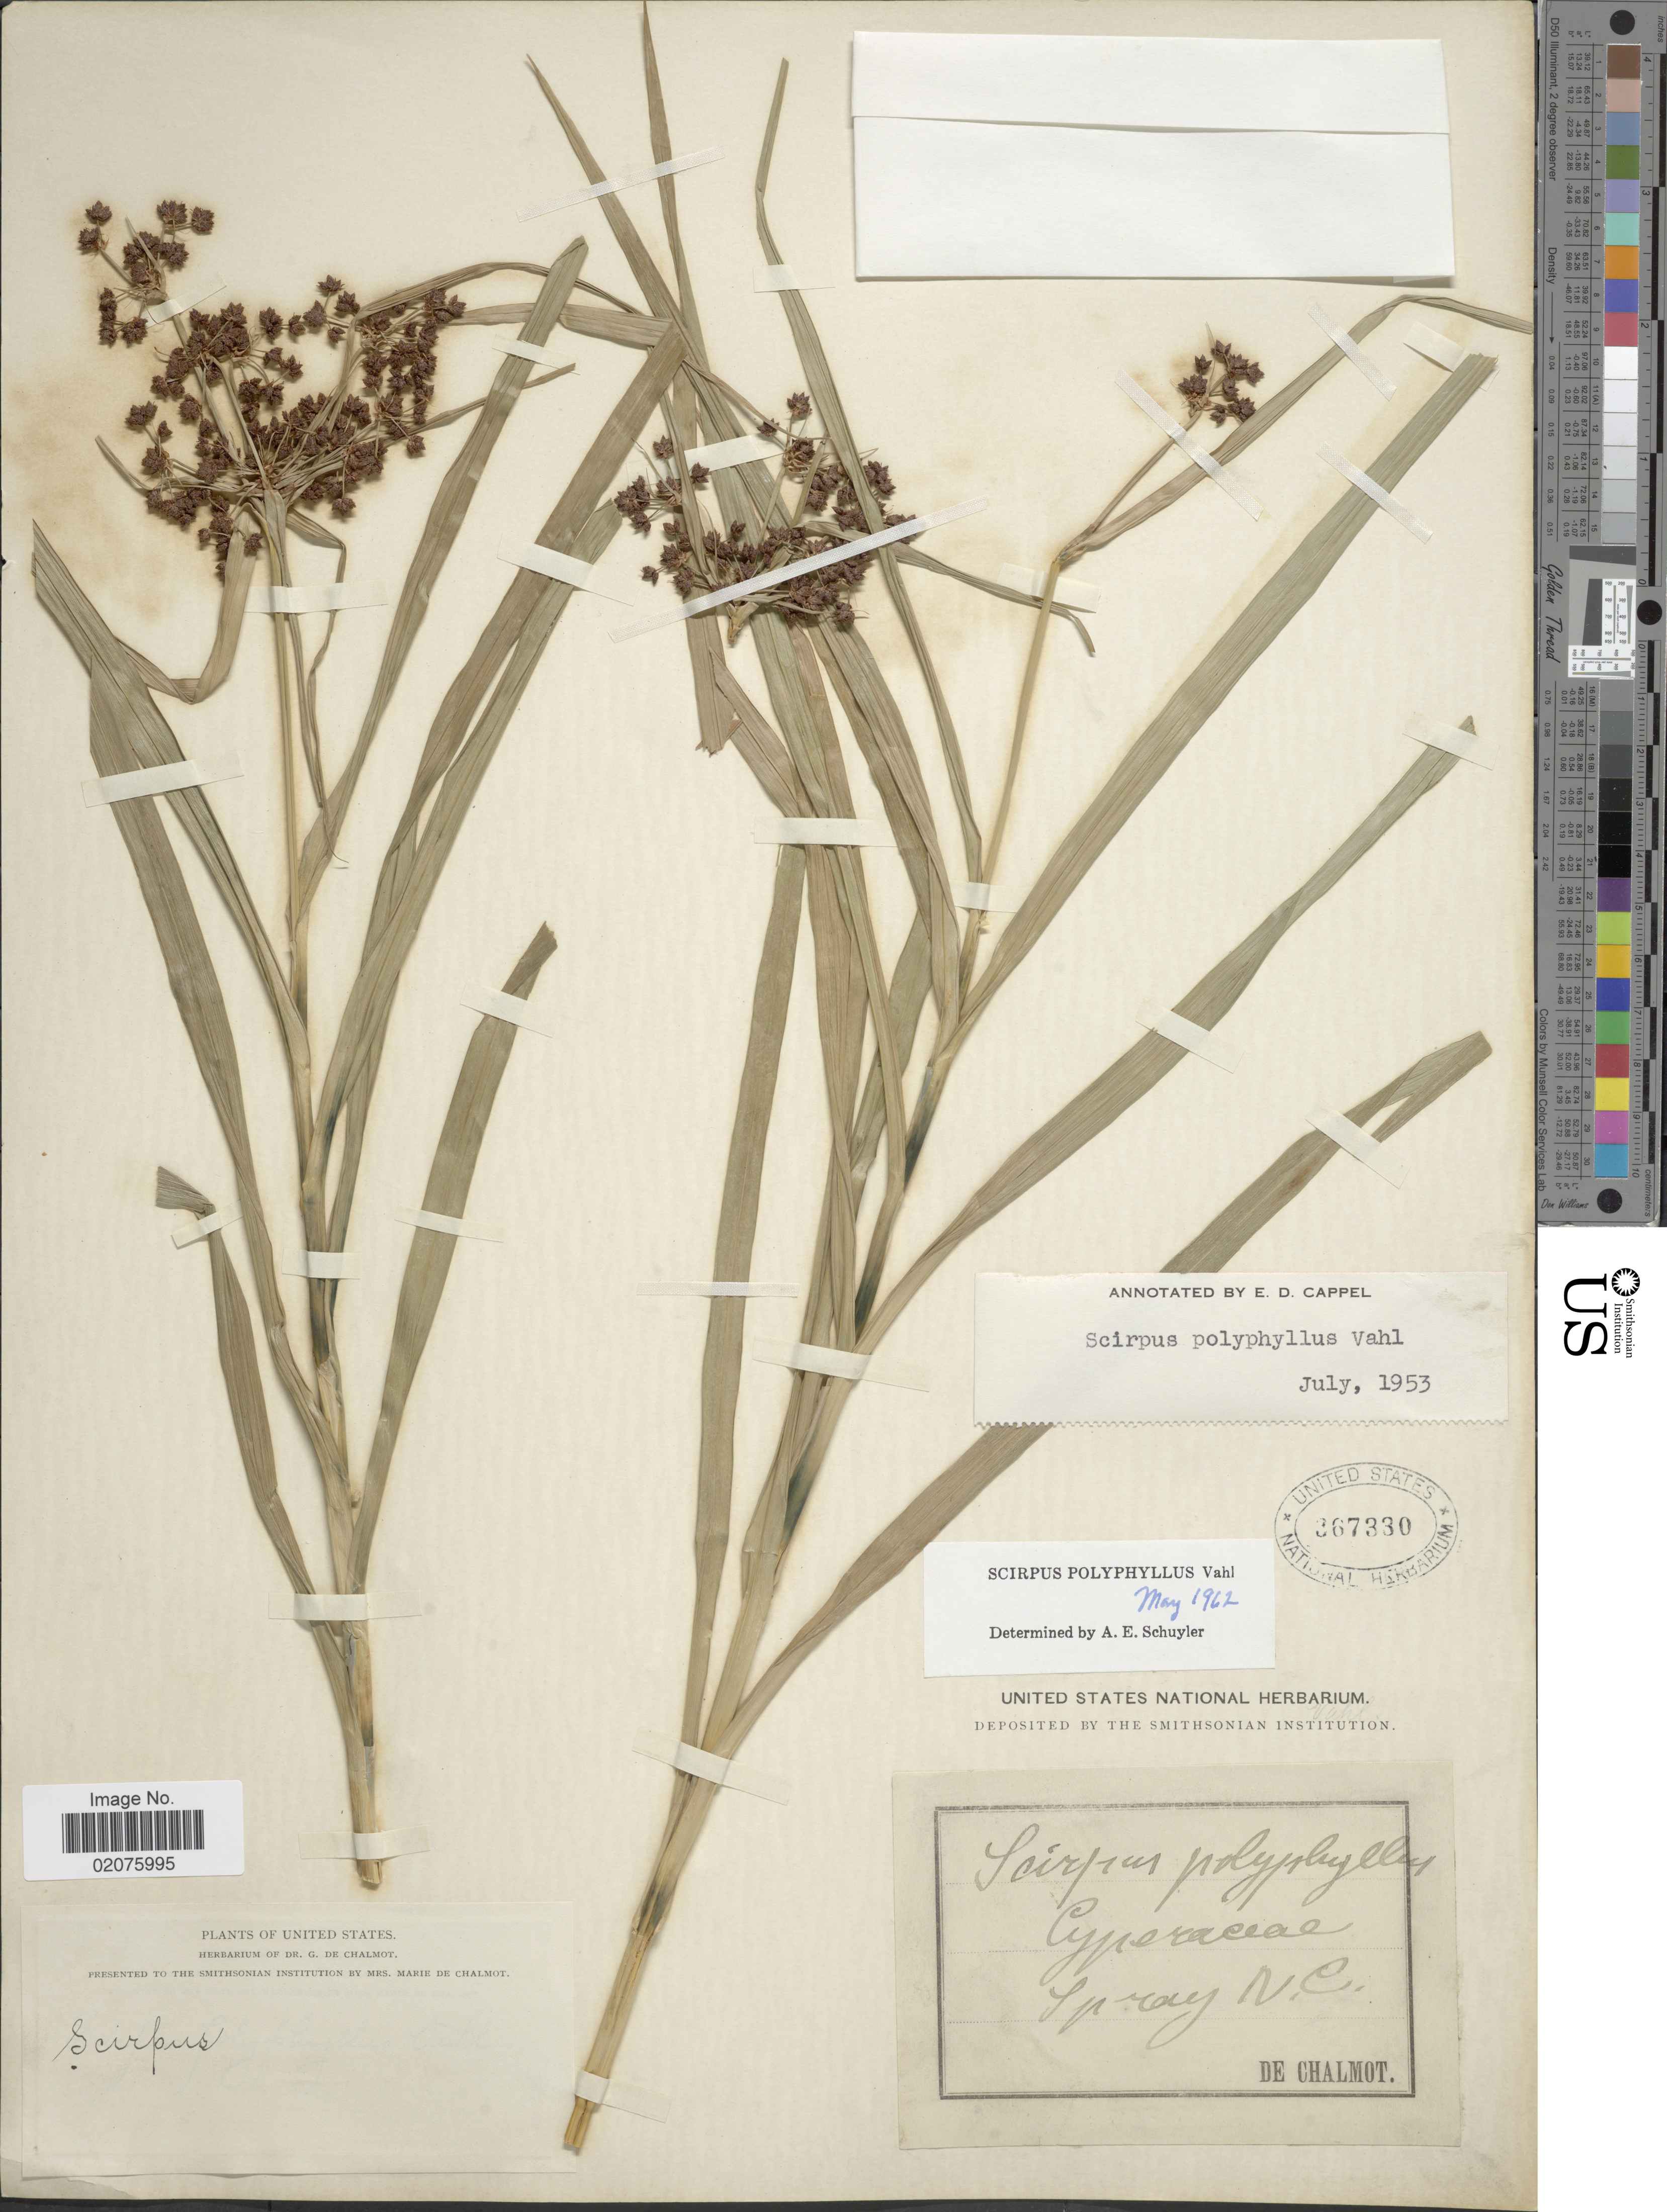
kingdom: Plantae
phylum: Tracheophyta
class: Liliopsida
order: Poales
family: Cyperaceae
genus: Scirpus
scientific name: Scirpus polyphyllus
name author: Vahl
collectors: G. de Chalmot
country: United States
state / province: North Carolina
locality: Spray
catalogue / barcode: US 367330